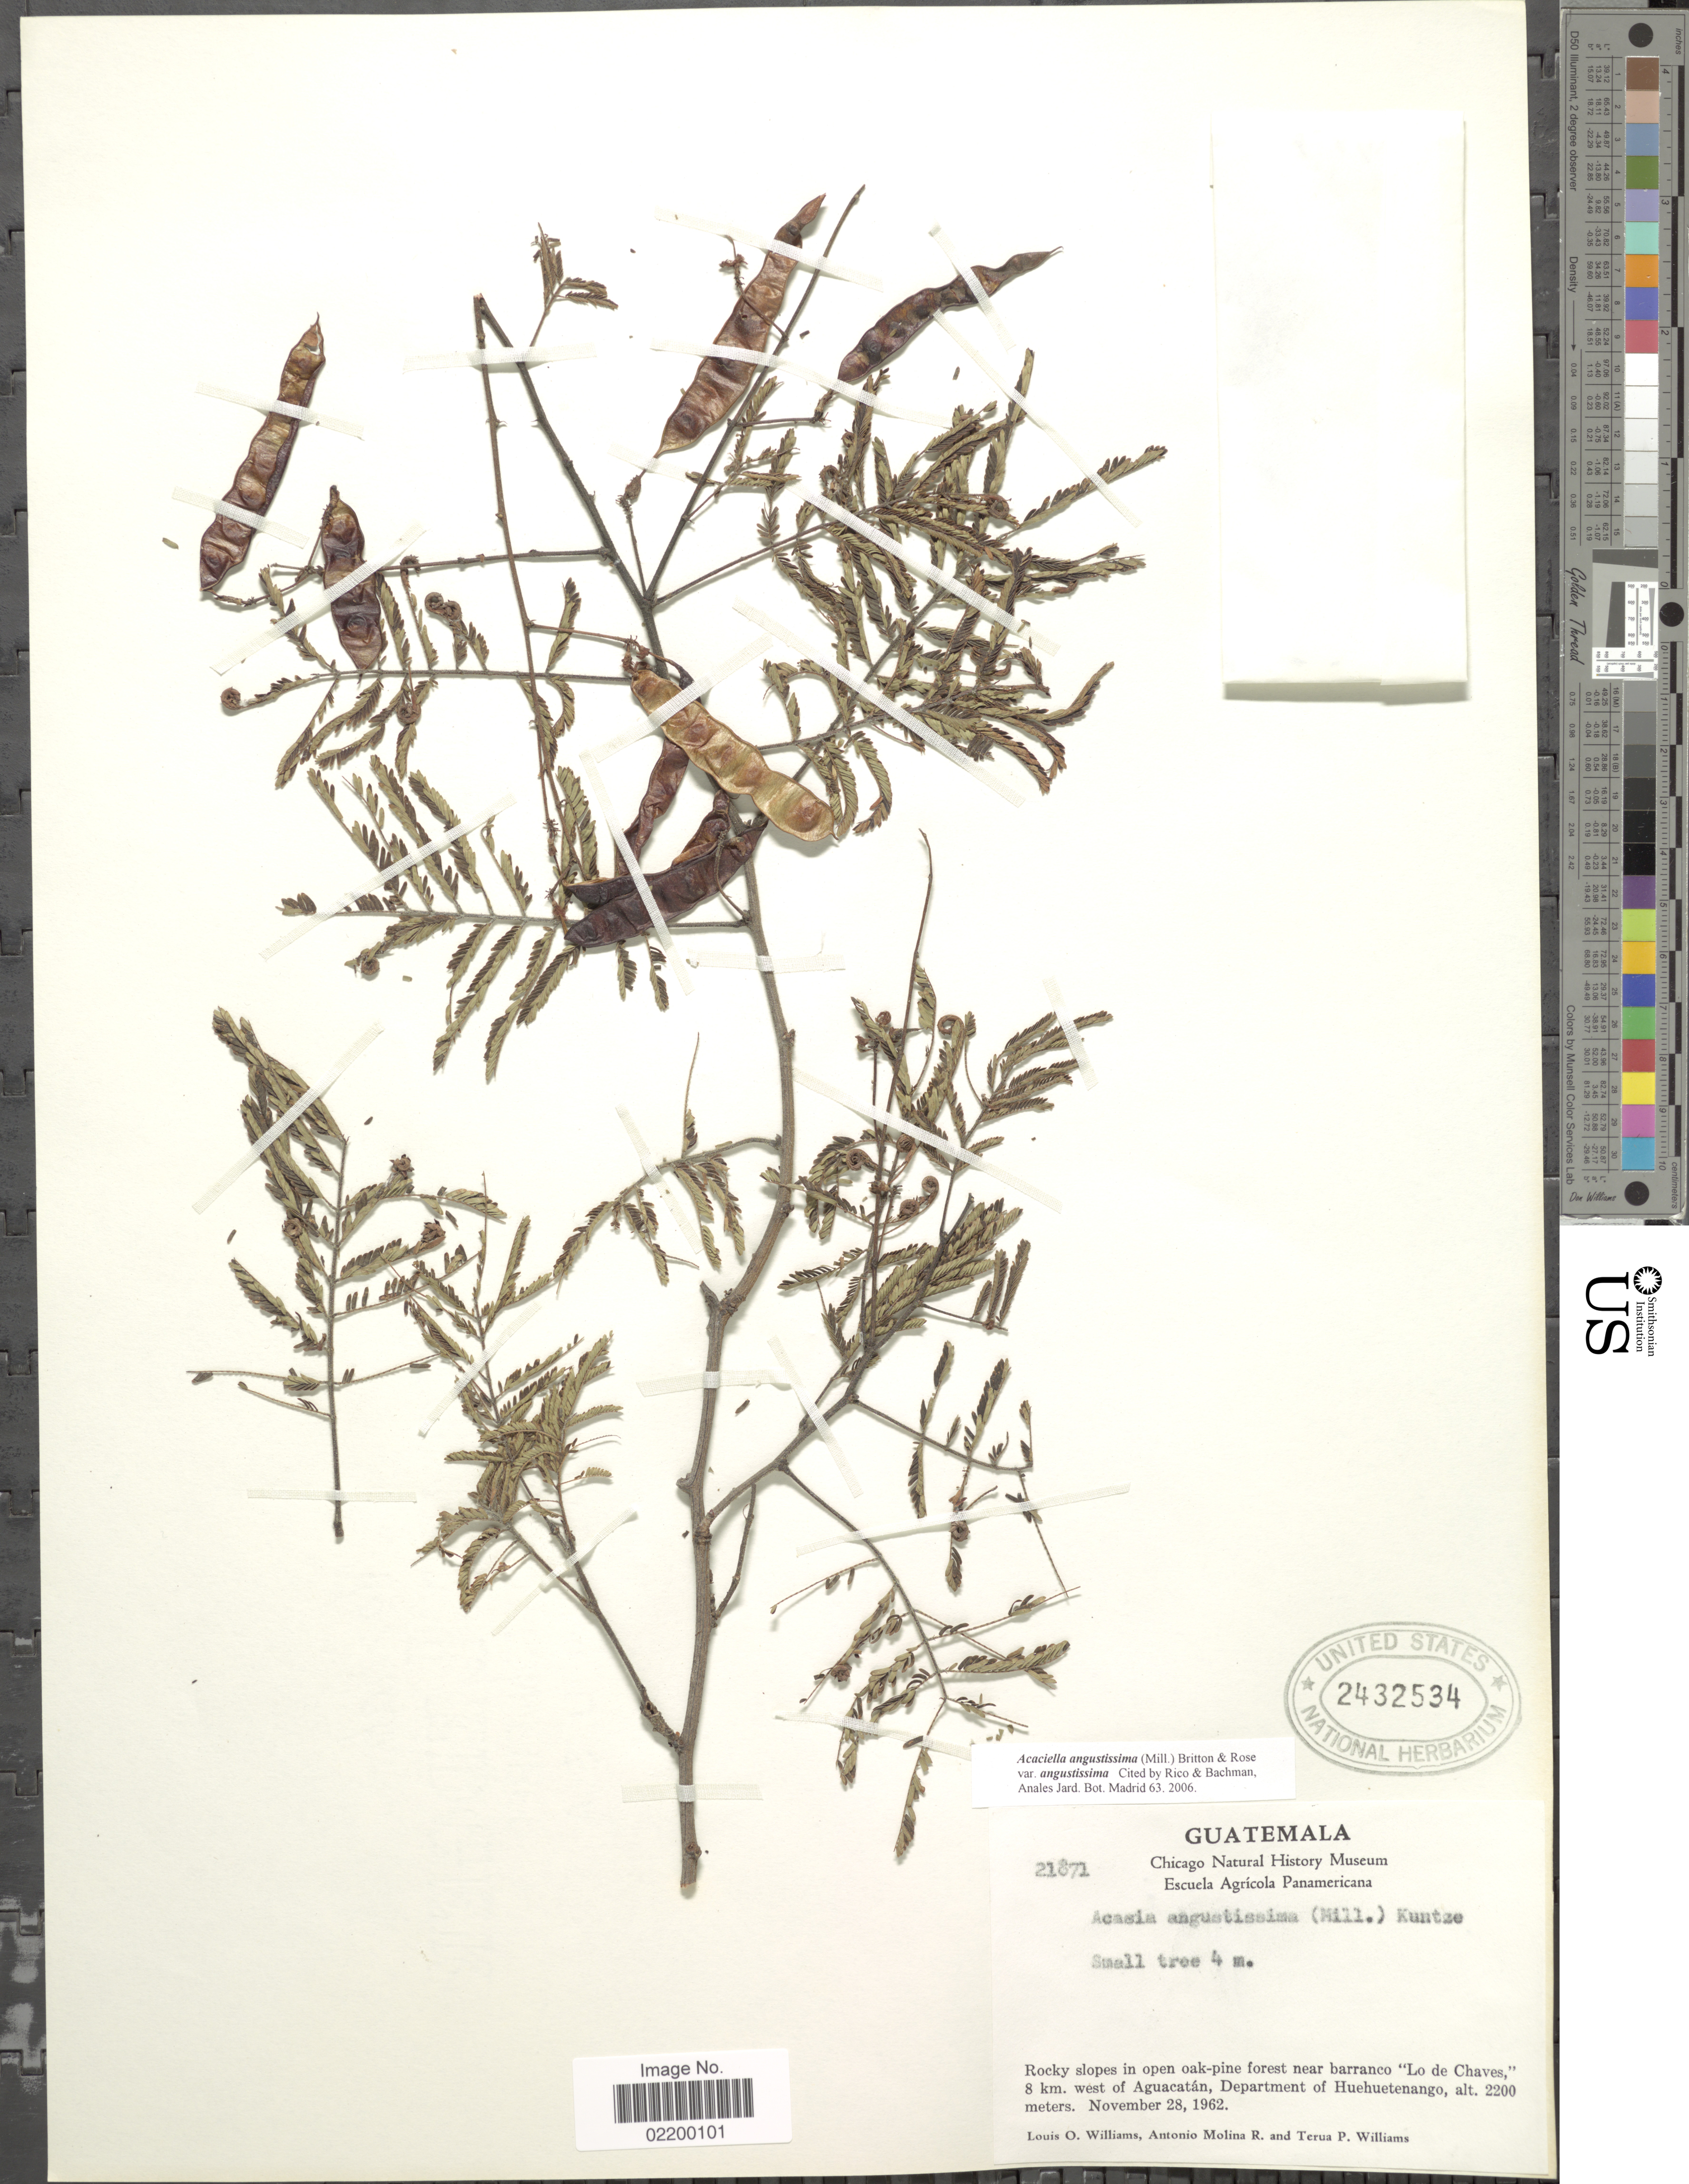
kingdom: Plantae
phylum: Tracheophyta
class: Magnoliopsida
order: Fabales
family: Fabaceae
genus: Acaciella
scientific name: Acaciella angustissima var. angustissima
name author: (Mill.) Britton & Rose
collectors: L. O. Williams, A. Molina R. & T. P. Williams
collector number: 21871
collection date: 1962-11-28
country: Guatemala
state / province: Huehuetenango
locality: Rocky slopes in open oak-pine forest near barranco "Lo de Chaves", 8 km. west of Aguacatan, Departament of Huehuetenango.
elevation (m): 2200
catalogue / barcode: US 2432534